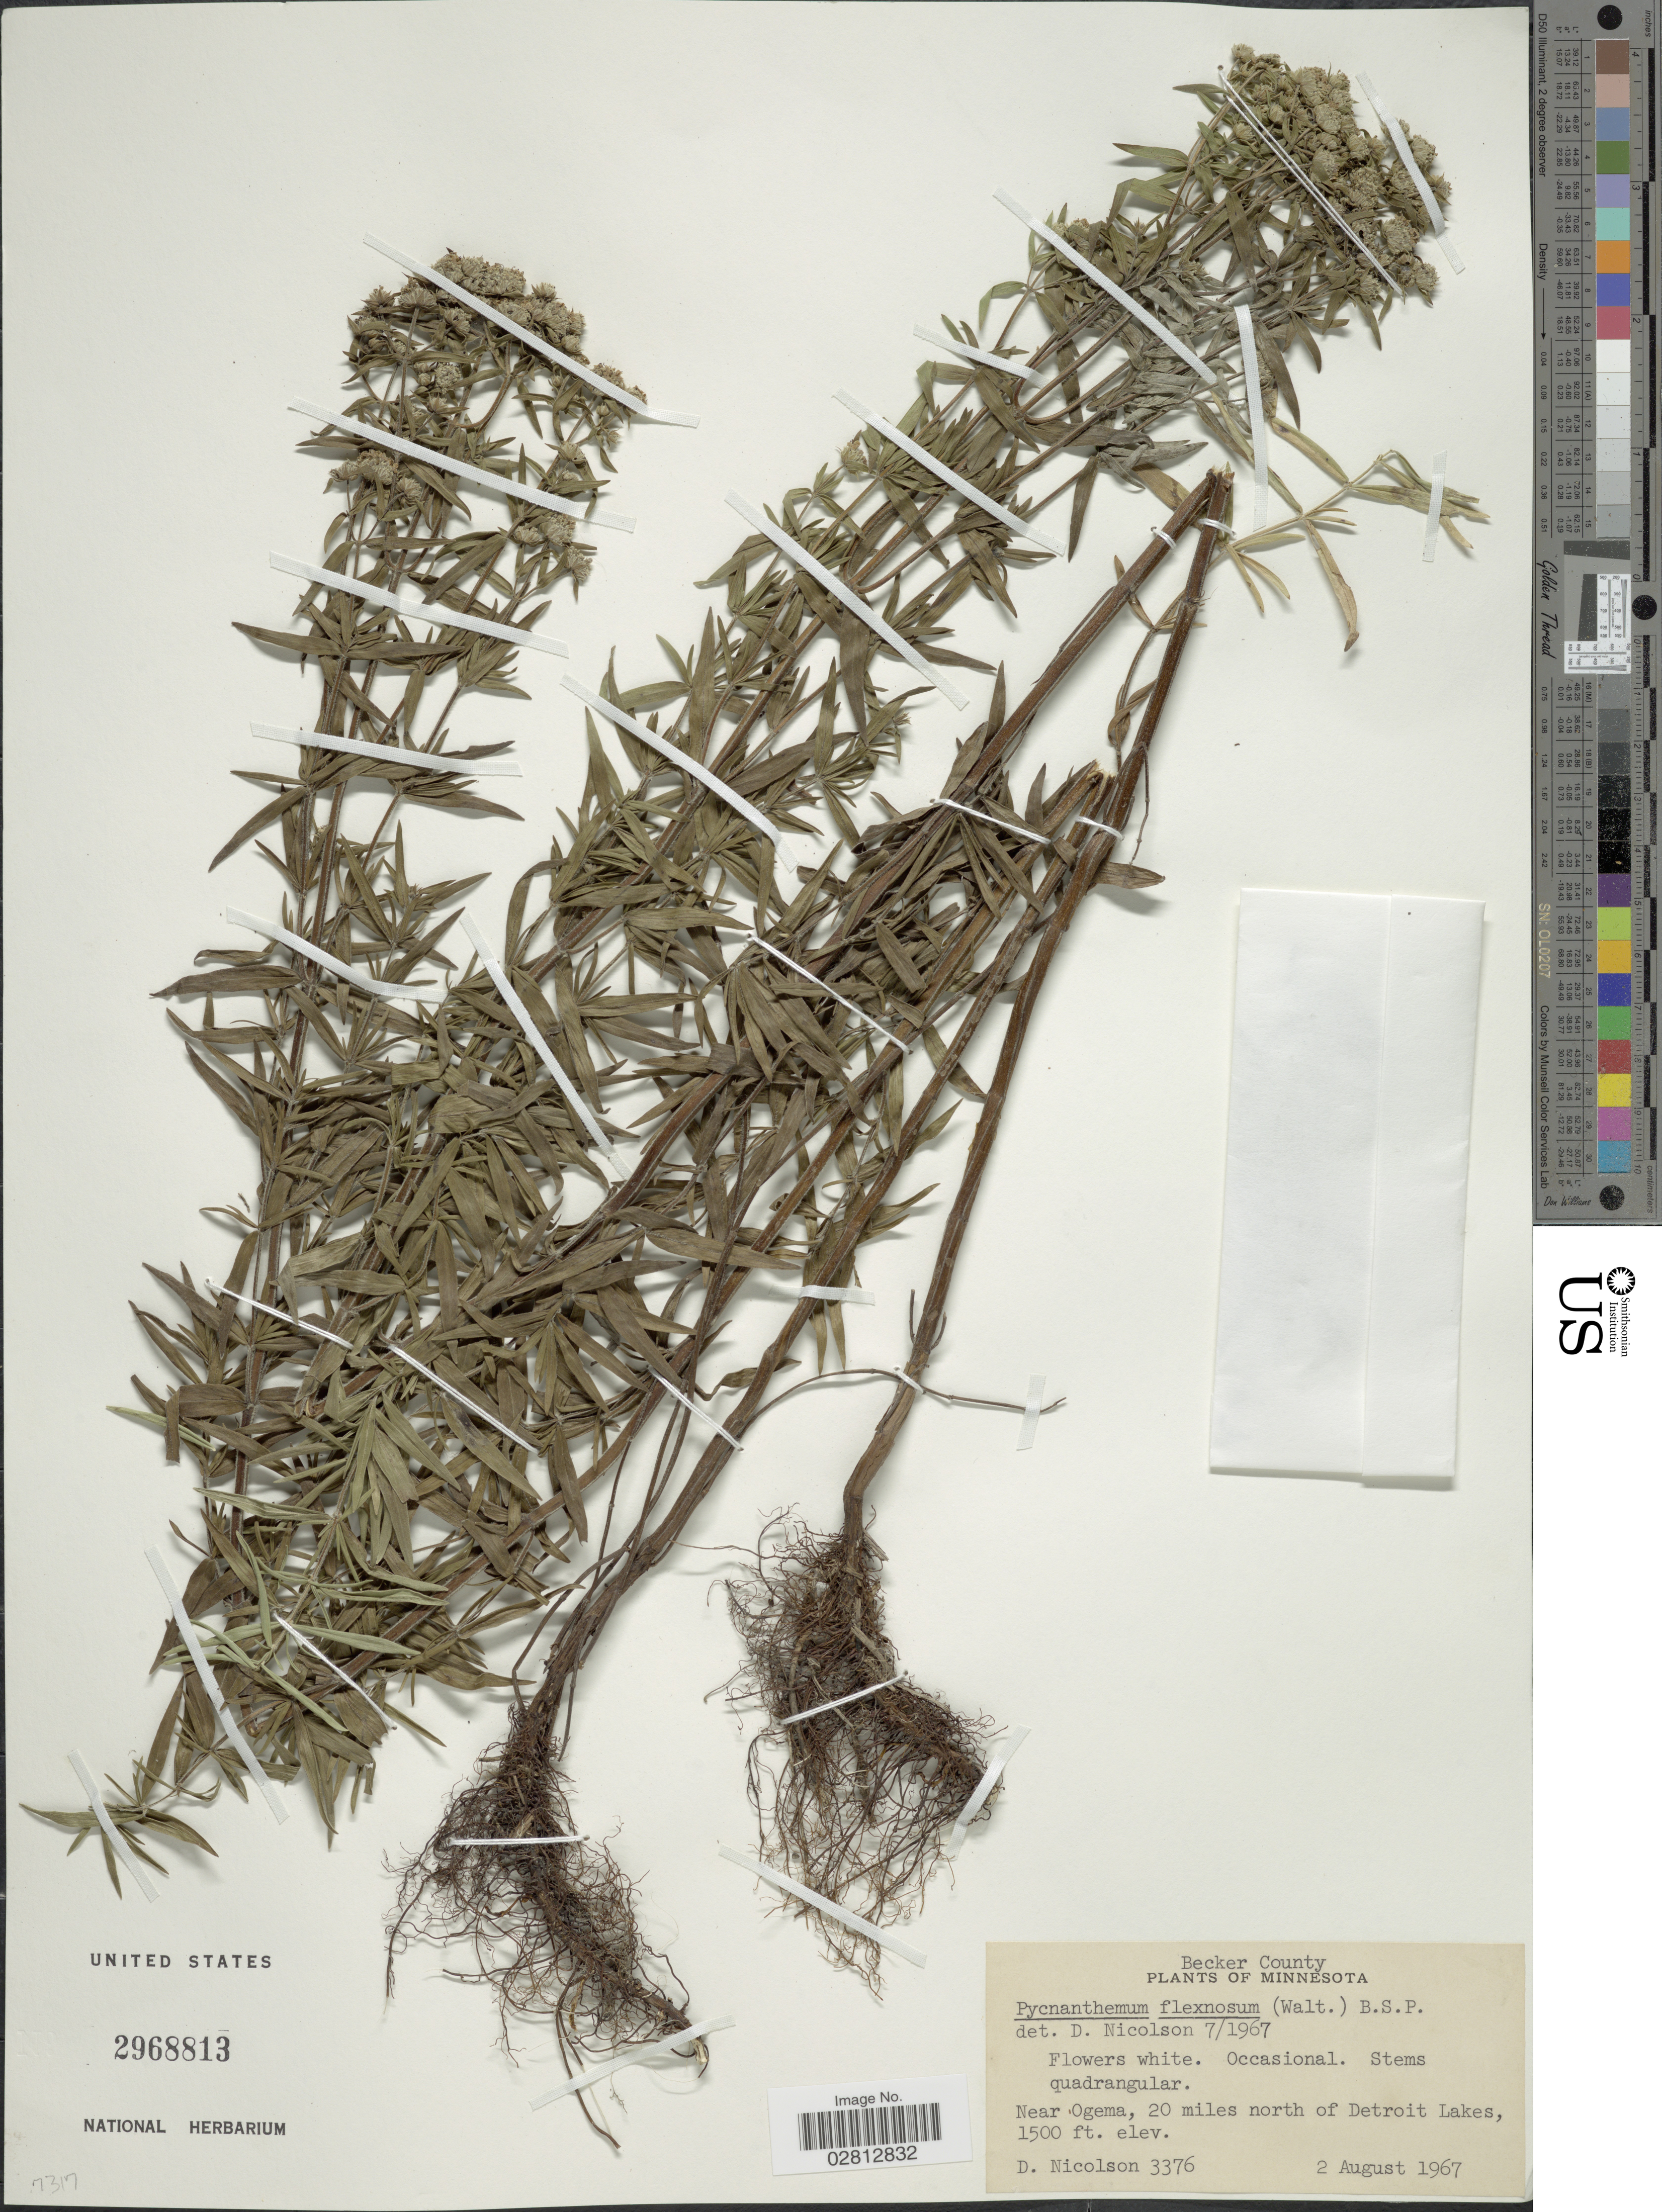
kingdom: Plantae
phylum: Tracheophyta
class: Magnoliopsida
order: Lamiales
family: Lamiaceae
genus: Pycnanthemum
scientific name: Pycnanthemum tenuifolium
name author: Schrad.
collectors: D. H. Nicolson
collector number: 3376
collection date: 1967-08-02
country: United States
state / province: Minnesota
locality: Becker County. Near Ogema, 20 miles north of Detroit Lakes.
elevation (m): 457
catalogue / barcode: US 2968813